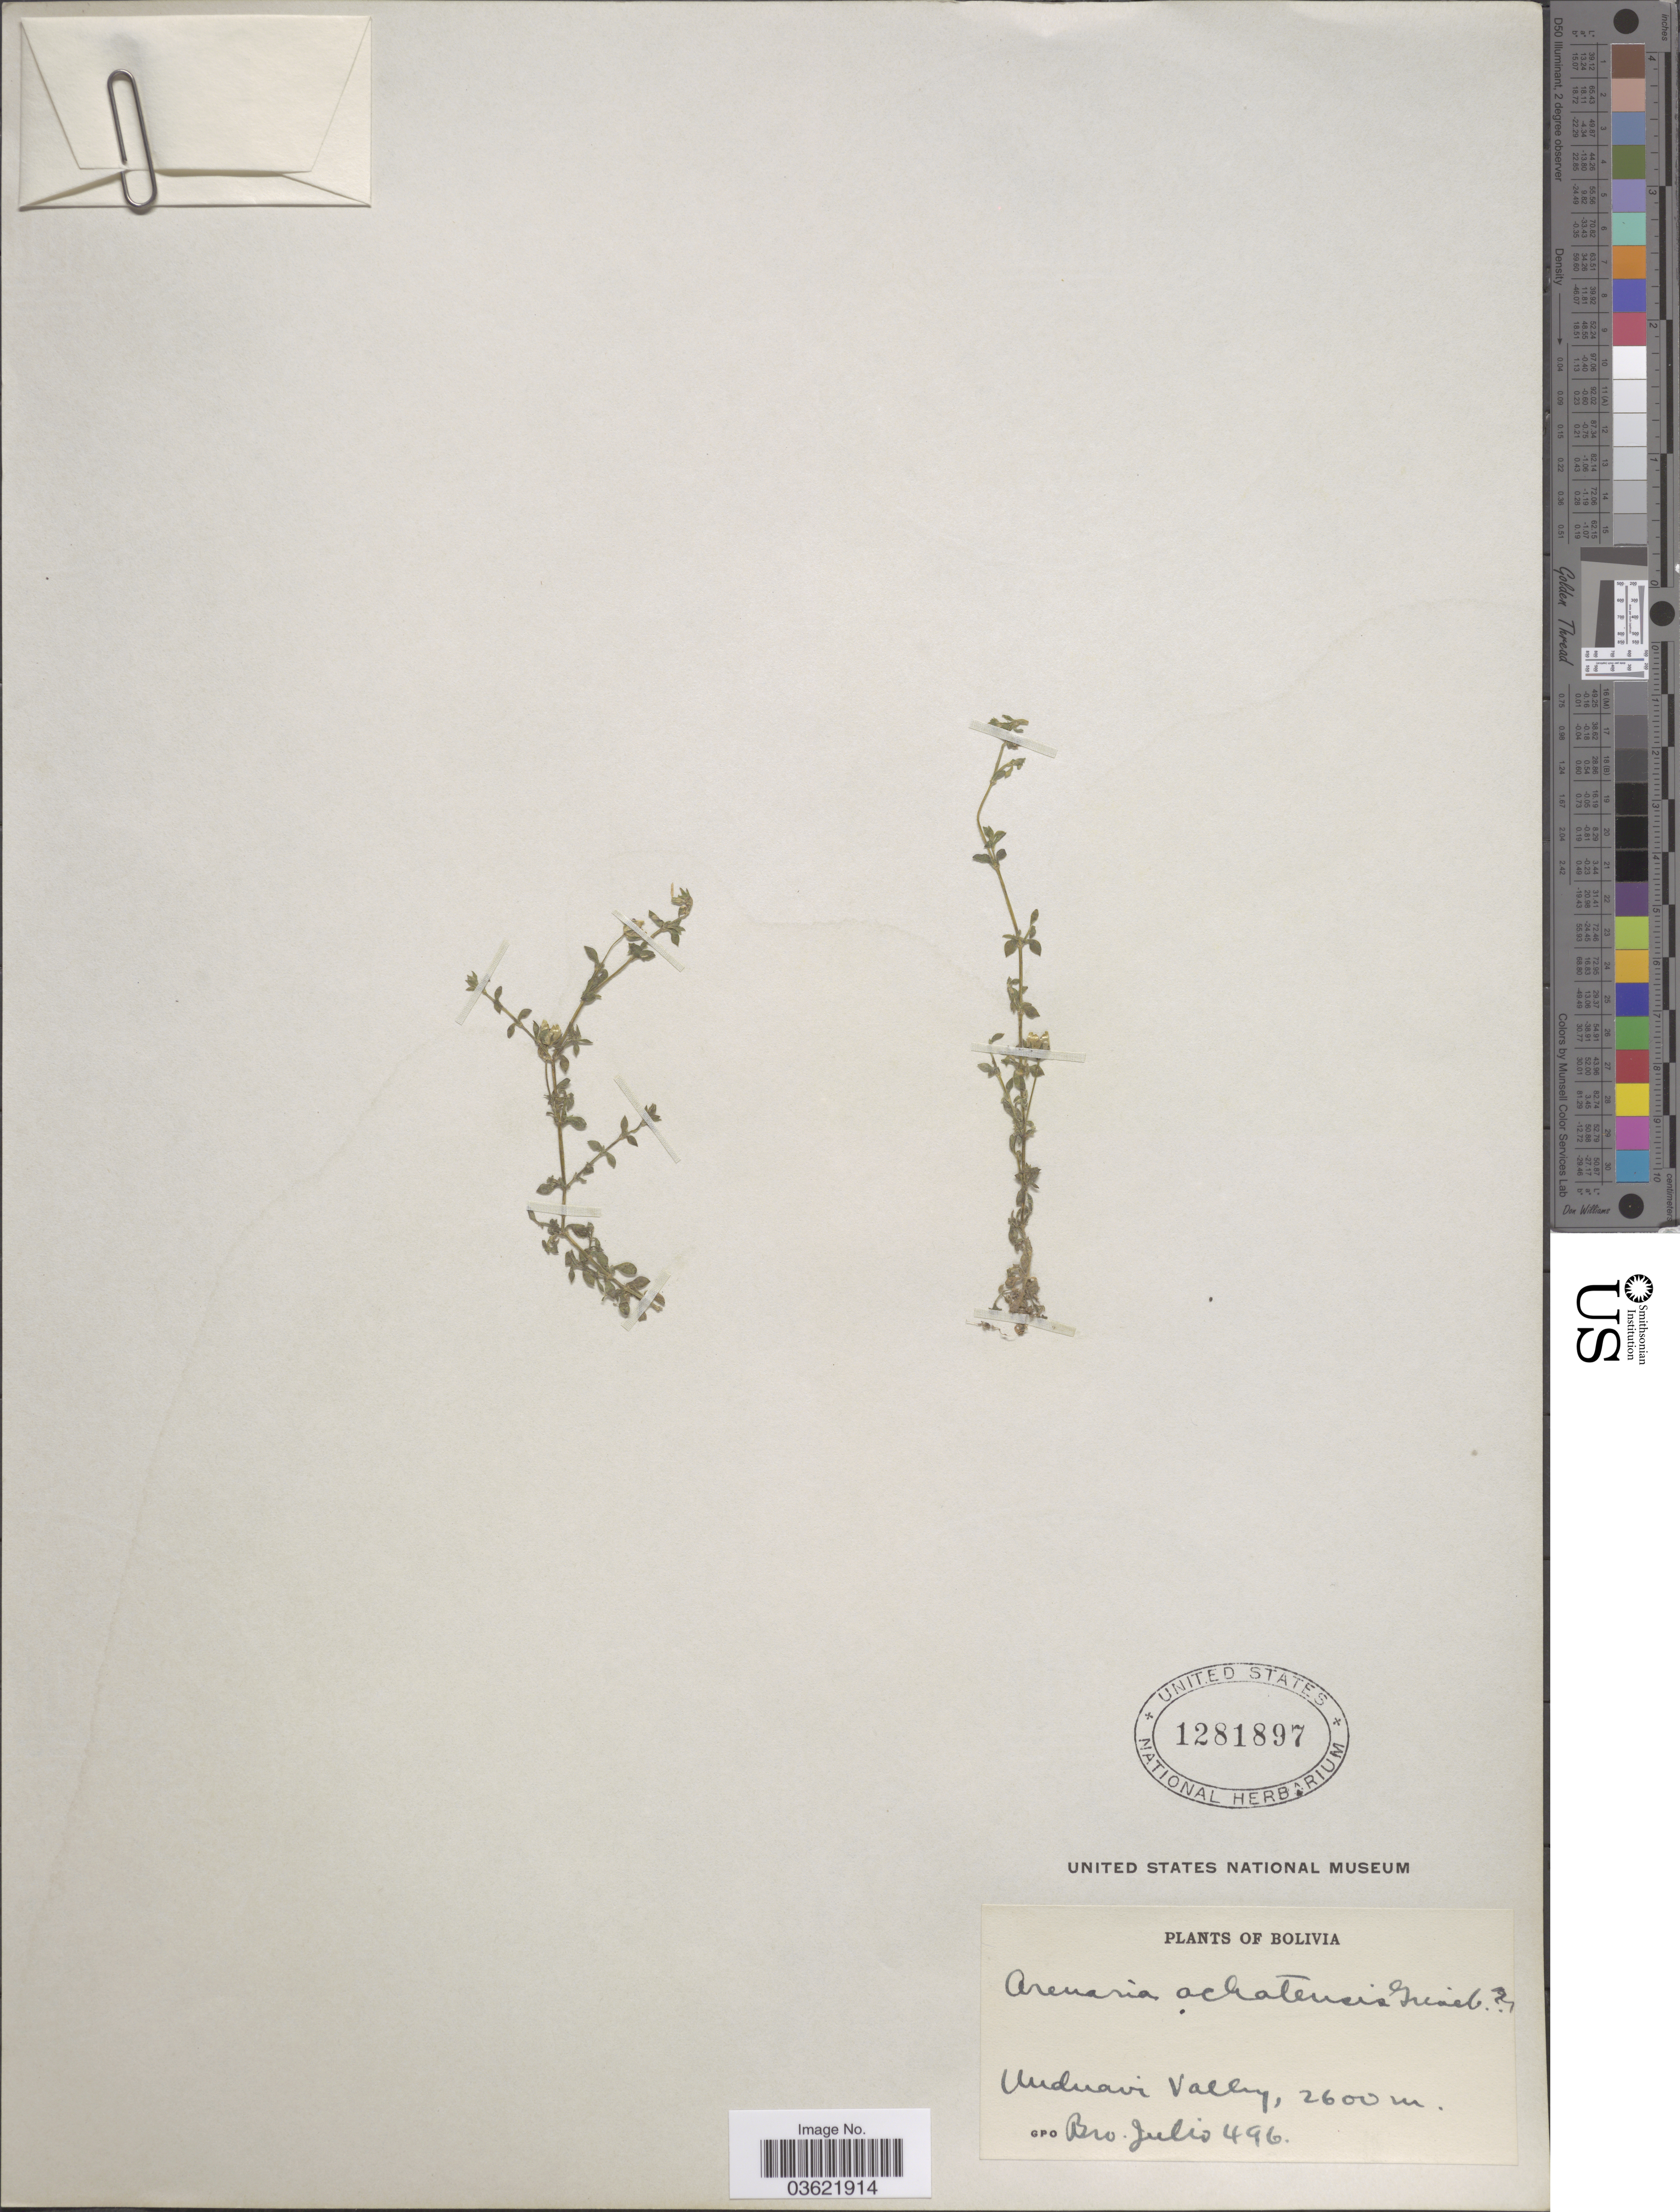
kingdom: Plantae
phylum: Tracheophyta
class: Magnoliopsida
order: Caryophyllales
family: Caryophyllaceae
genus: Arenaria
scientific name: Arenaria achalensis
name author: Griseb.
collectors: Bro. Julio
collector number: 496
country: Bolivia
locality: Unduavi Valley.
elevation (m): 2600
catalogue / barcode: US 1281897